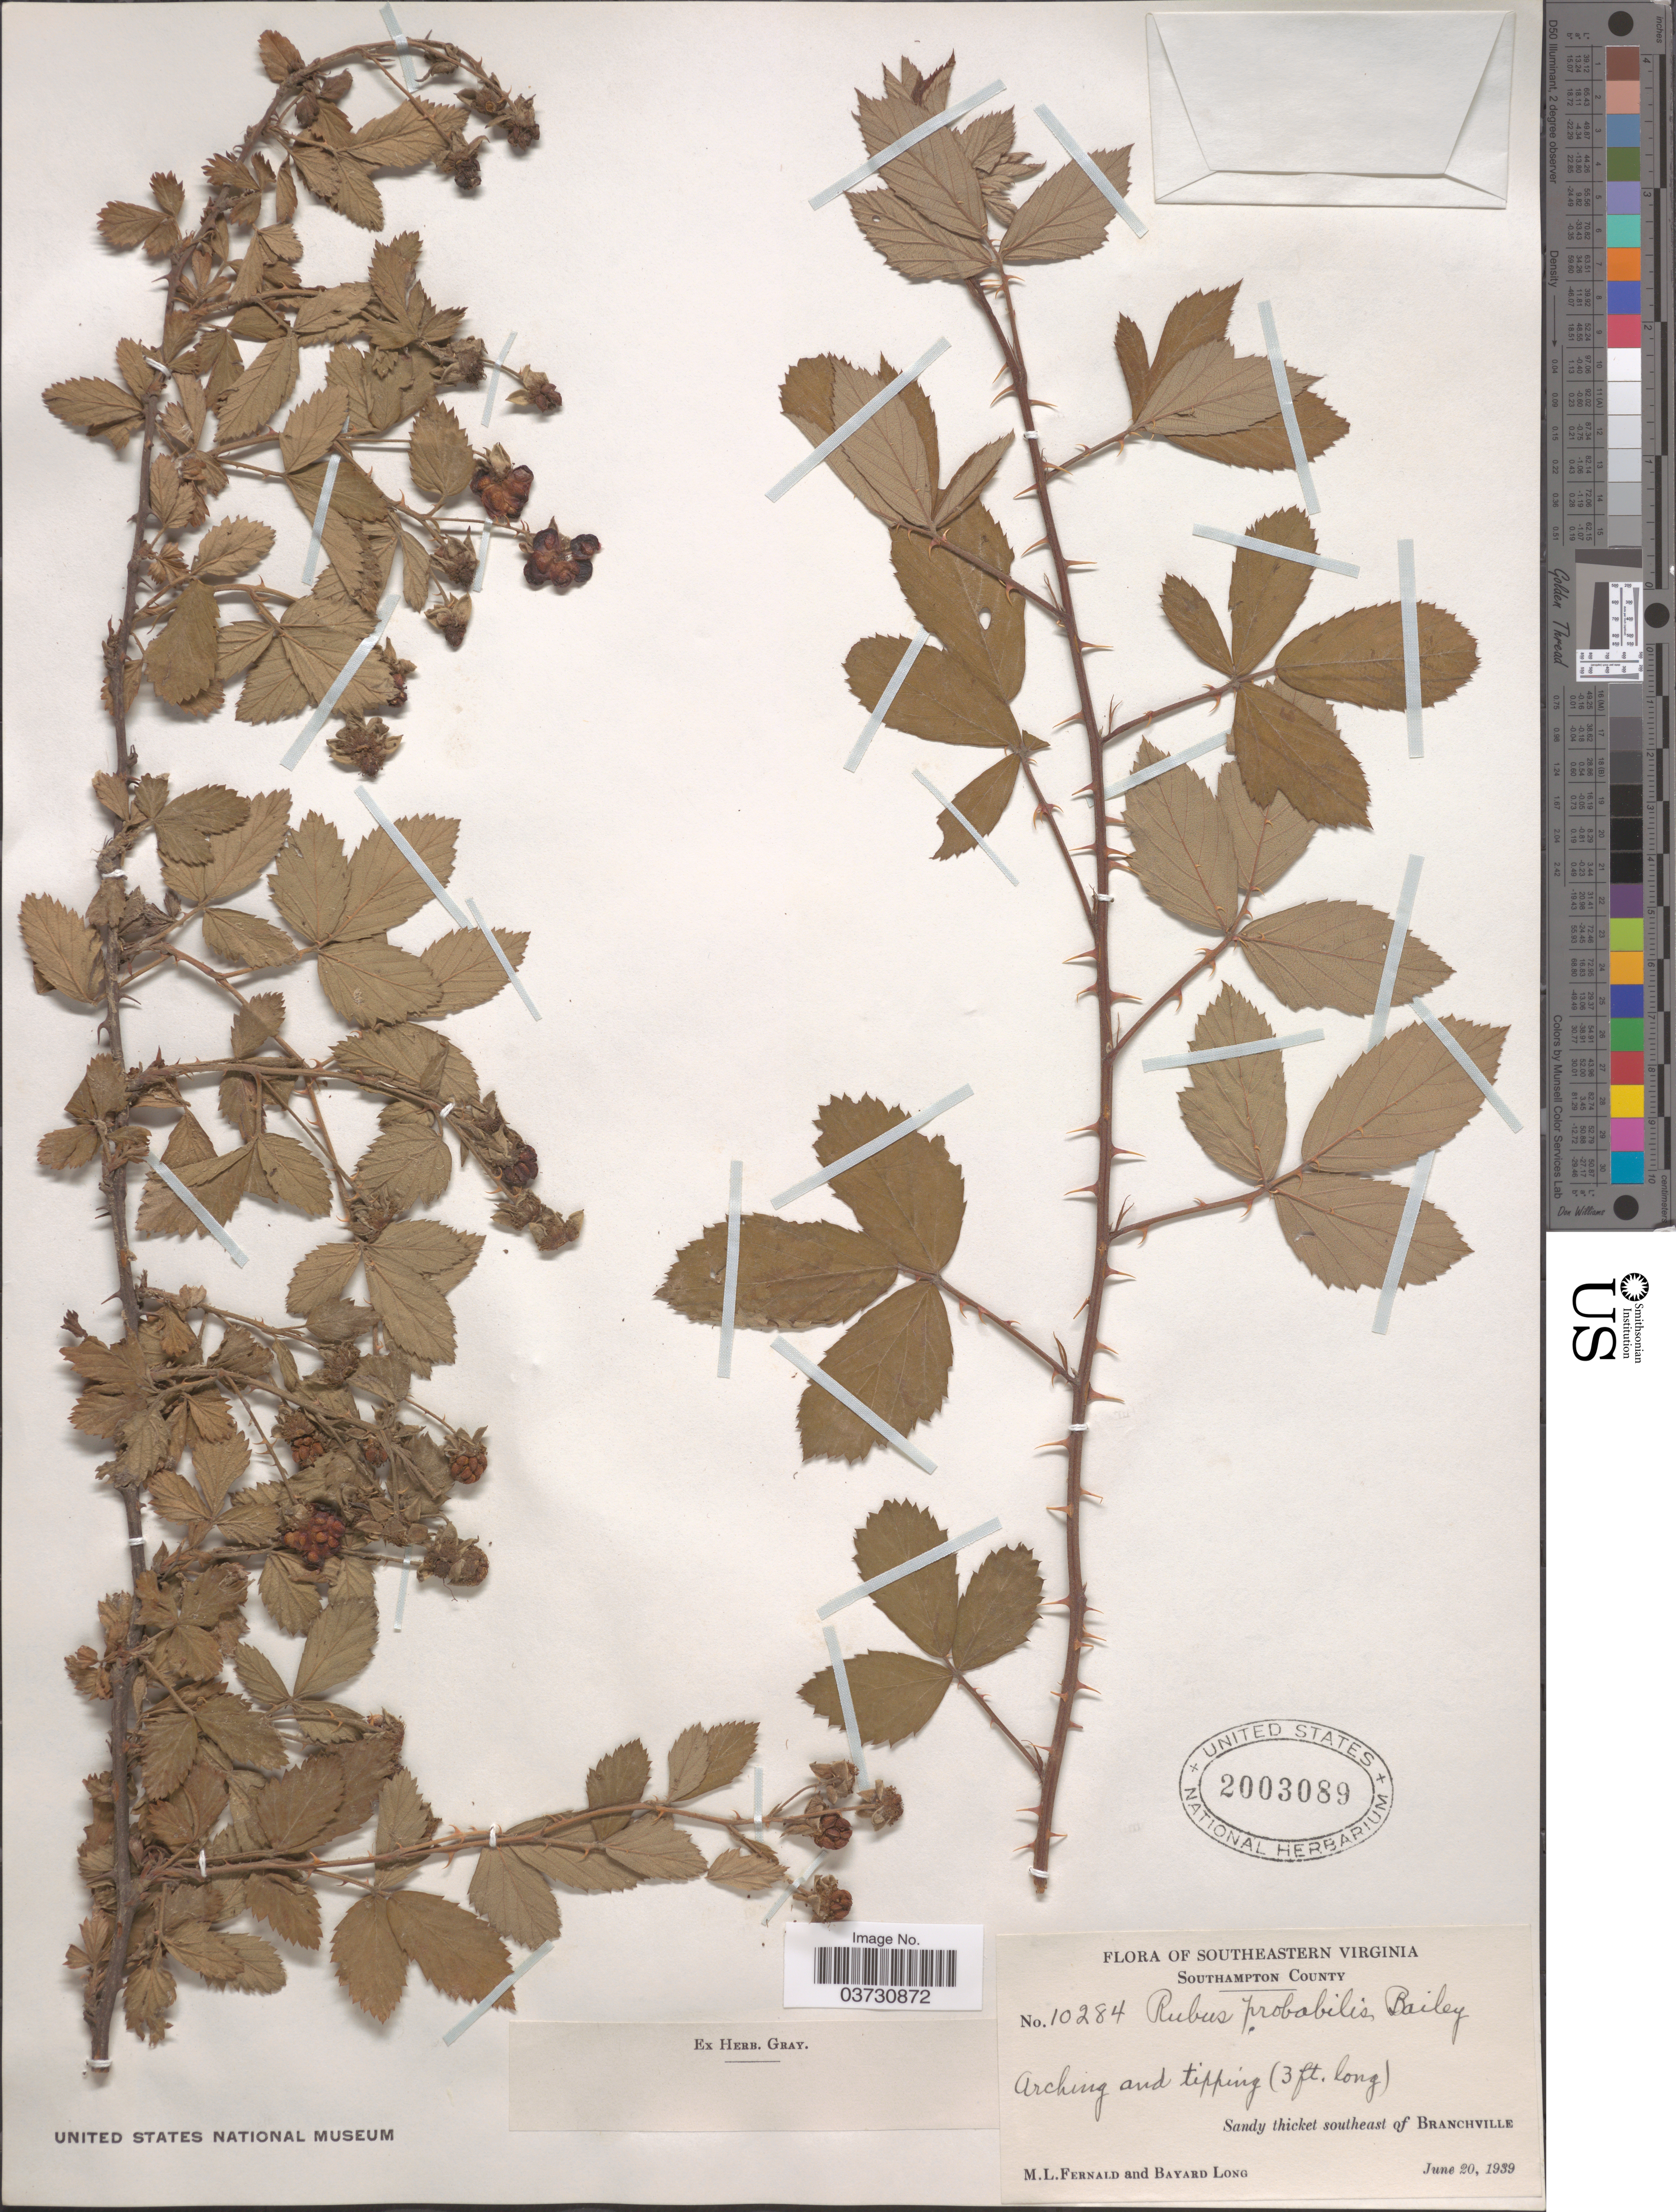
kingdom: Plantae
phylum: Tracheophyta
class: Magnoliopsida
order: Rosales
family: Rosaceae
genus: Rubus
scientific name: Rubus probabilis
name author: L.H. Bailey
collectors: M. L. Fernald & B. Long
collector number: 10284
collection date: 1939-06-20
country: United States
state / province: Virginia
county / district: Southampton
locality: Southeastern Virginia. Southampton County. Sandy thicket southeast of Branchville.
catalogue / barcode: US 2003089